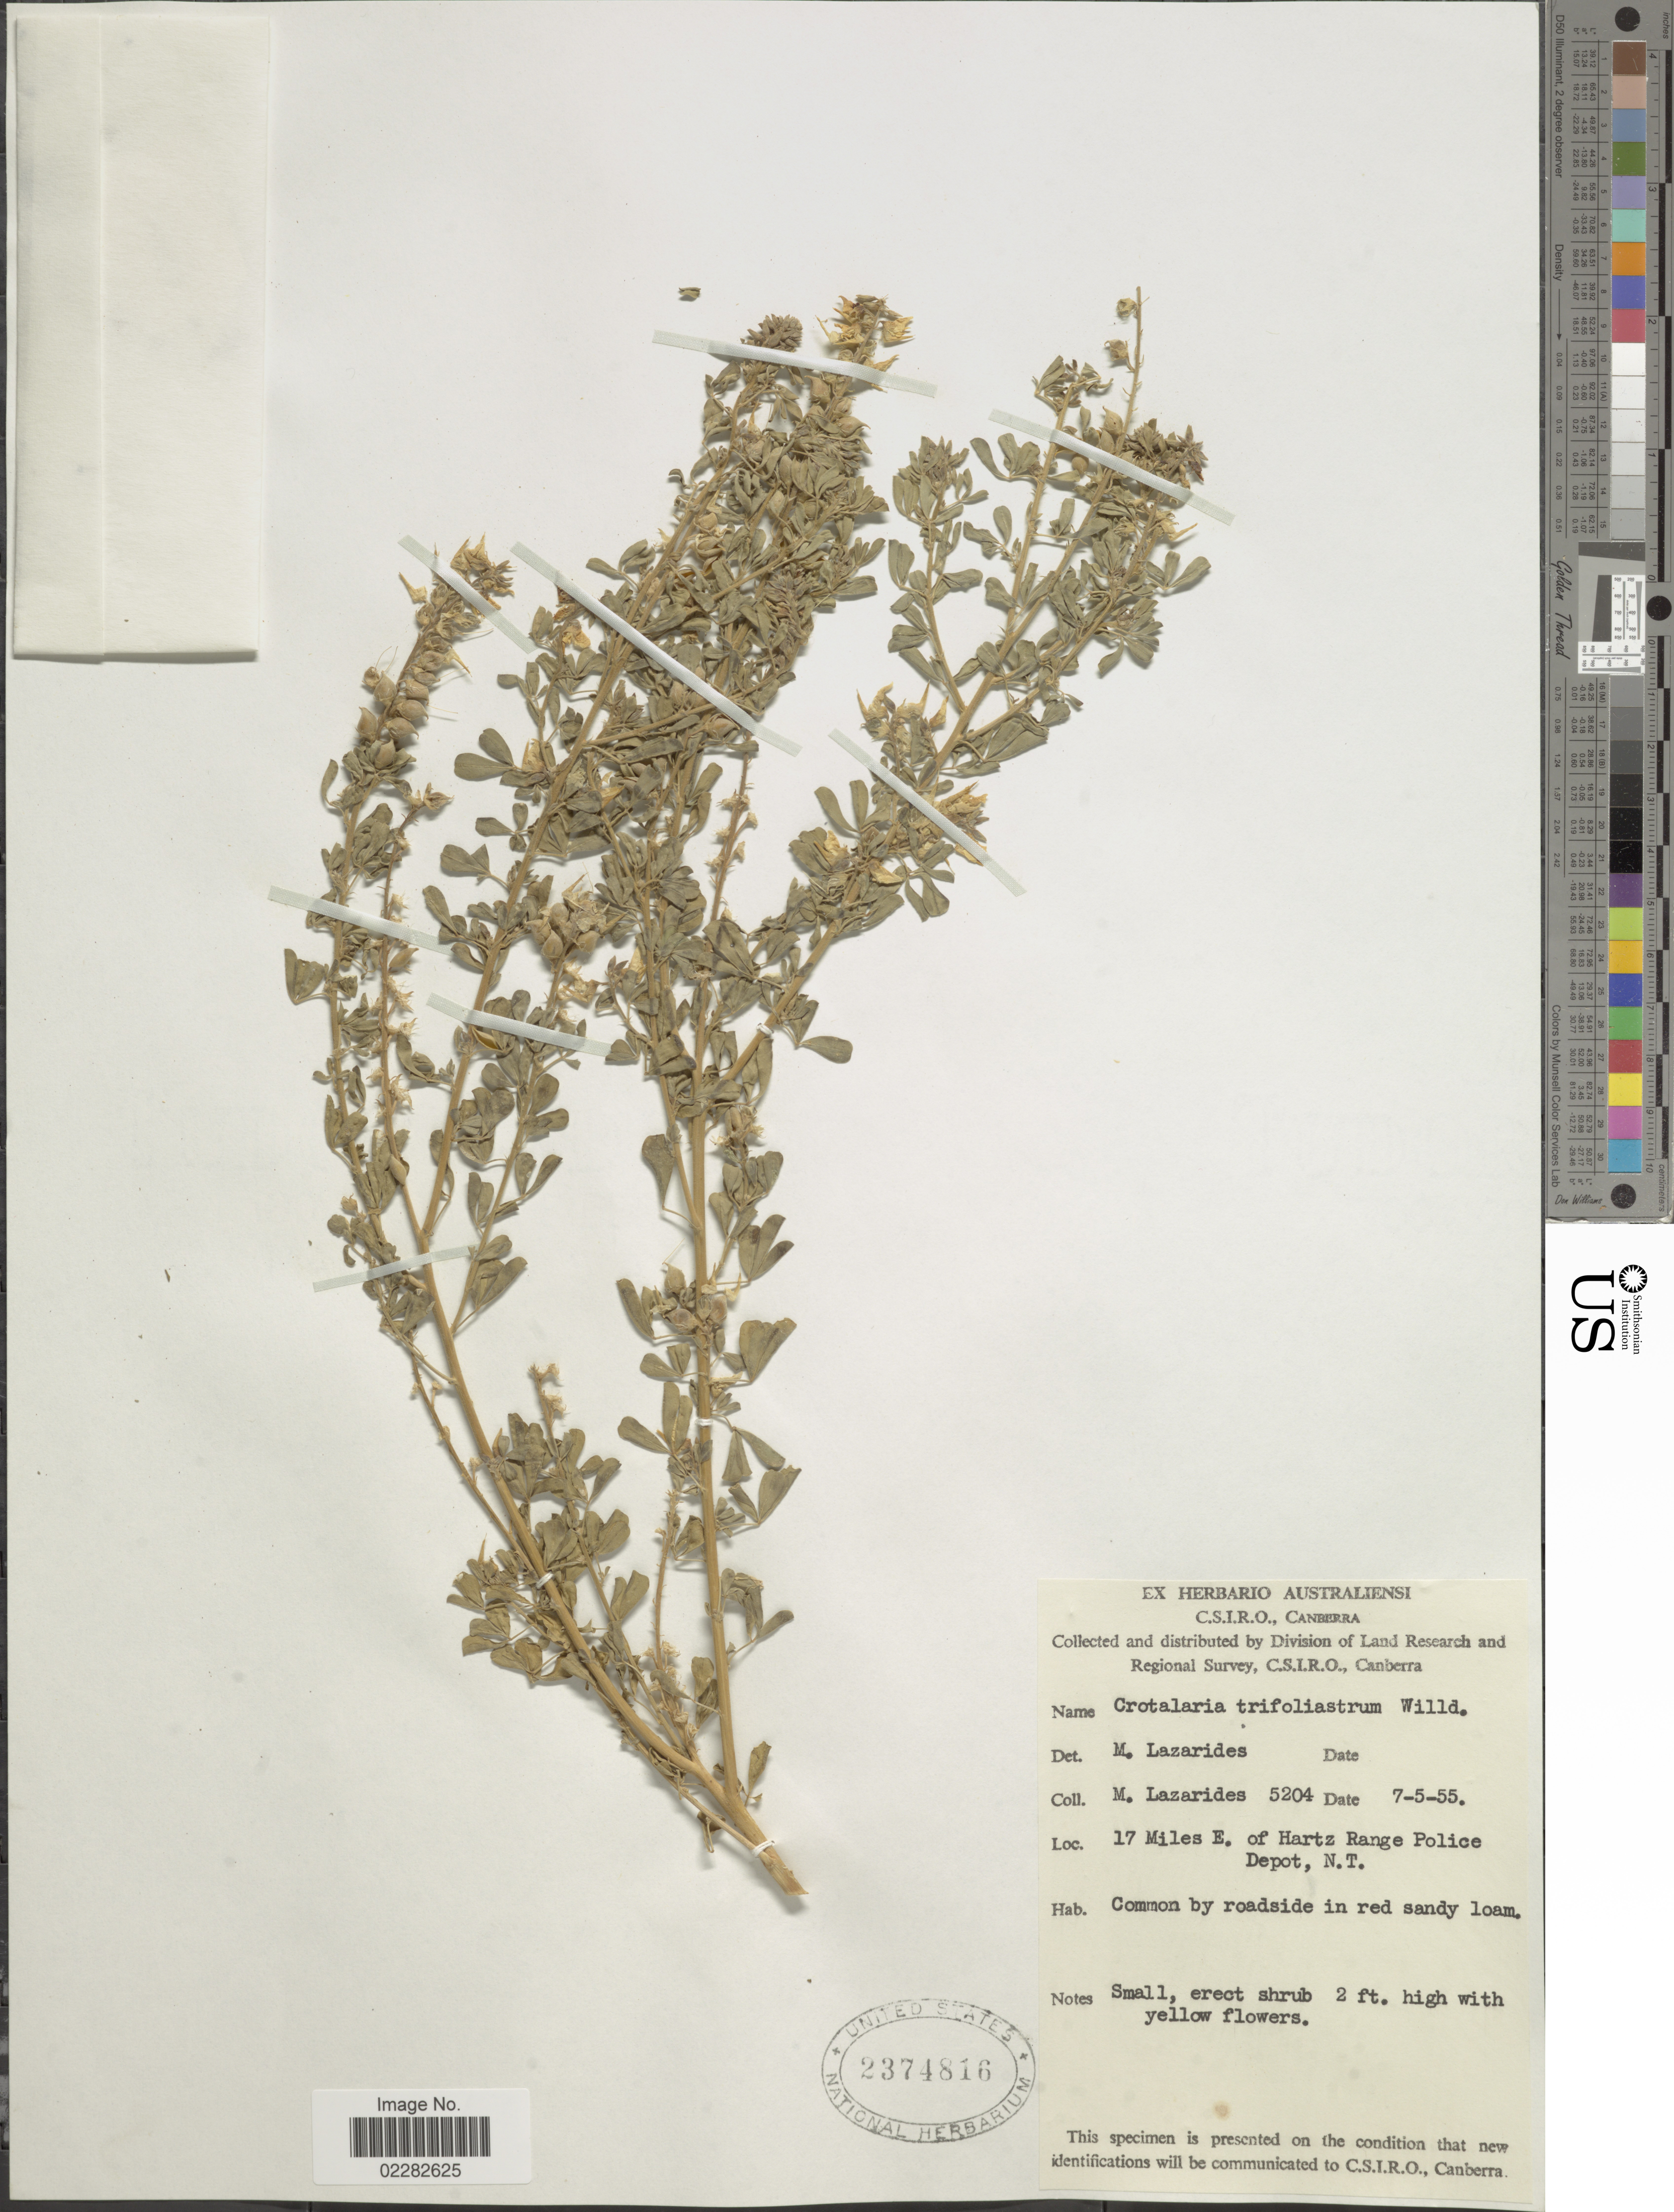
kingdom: Plantae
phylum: Tracheophyta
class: Magnoliopsida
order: Fabales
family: Fabaceae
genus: Crotalaria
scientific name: Crotalaria trifoliastrum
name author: Willd.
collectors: M. Lazarides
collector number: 5204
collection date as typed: Transcribed d/m/y: 7/5/55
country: Australia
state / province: Northern Territory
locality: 17 miles E. of Hartz range Police Depot, common by roadside.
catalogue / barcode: US 2374816